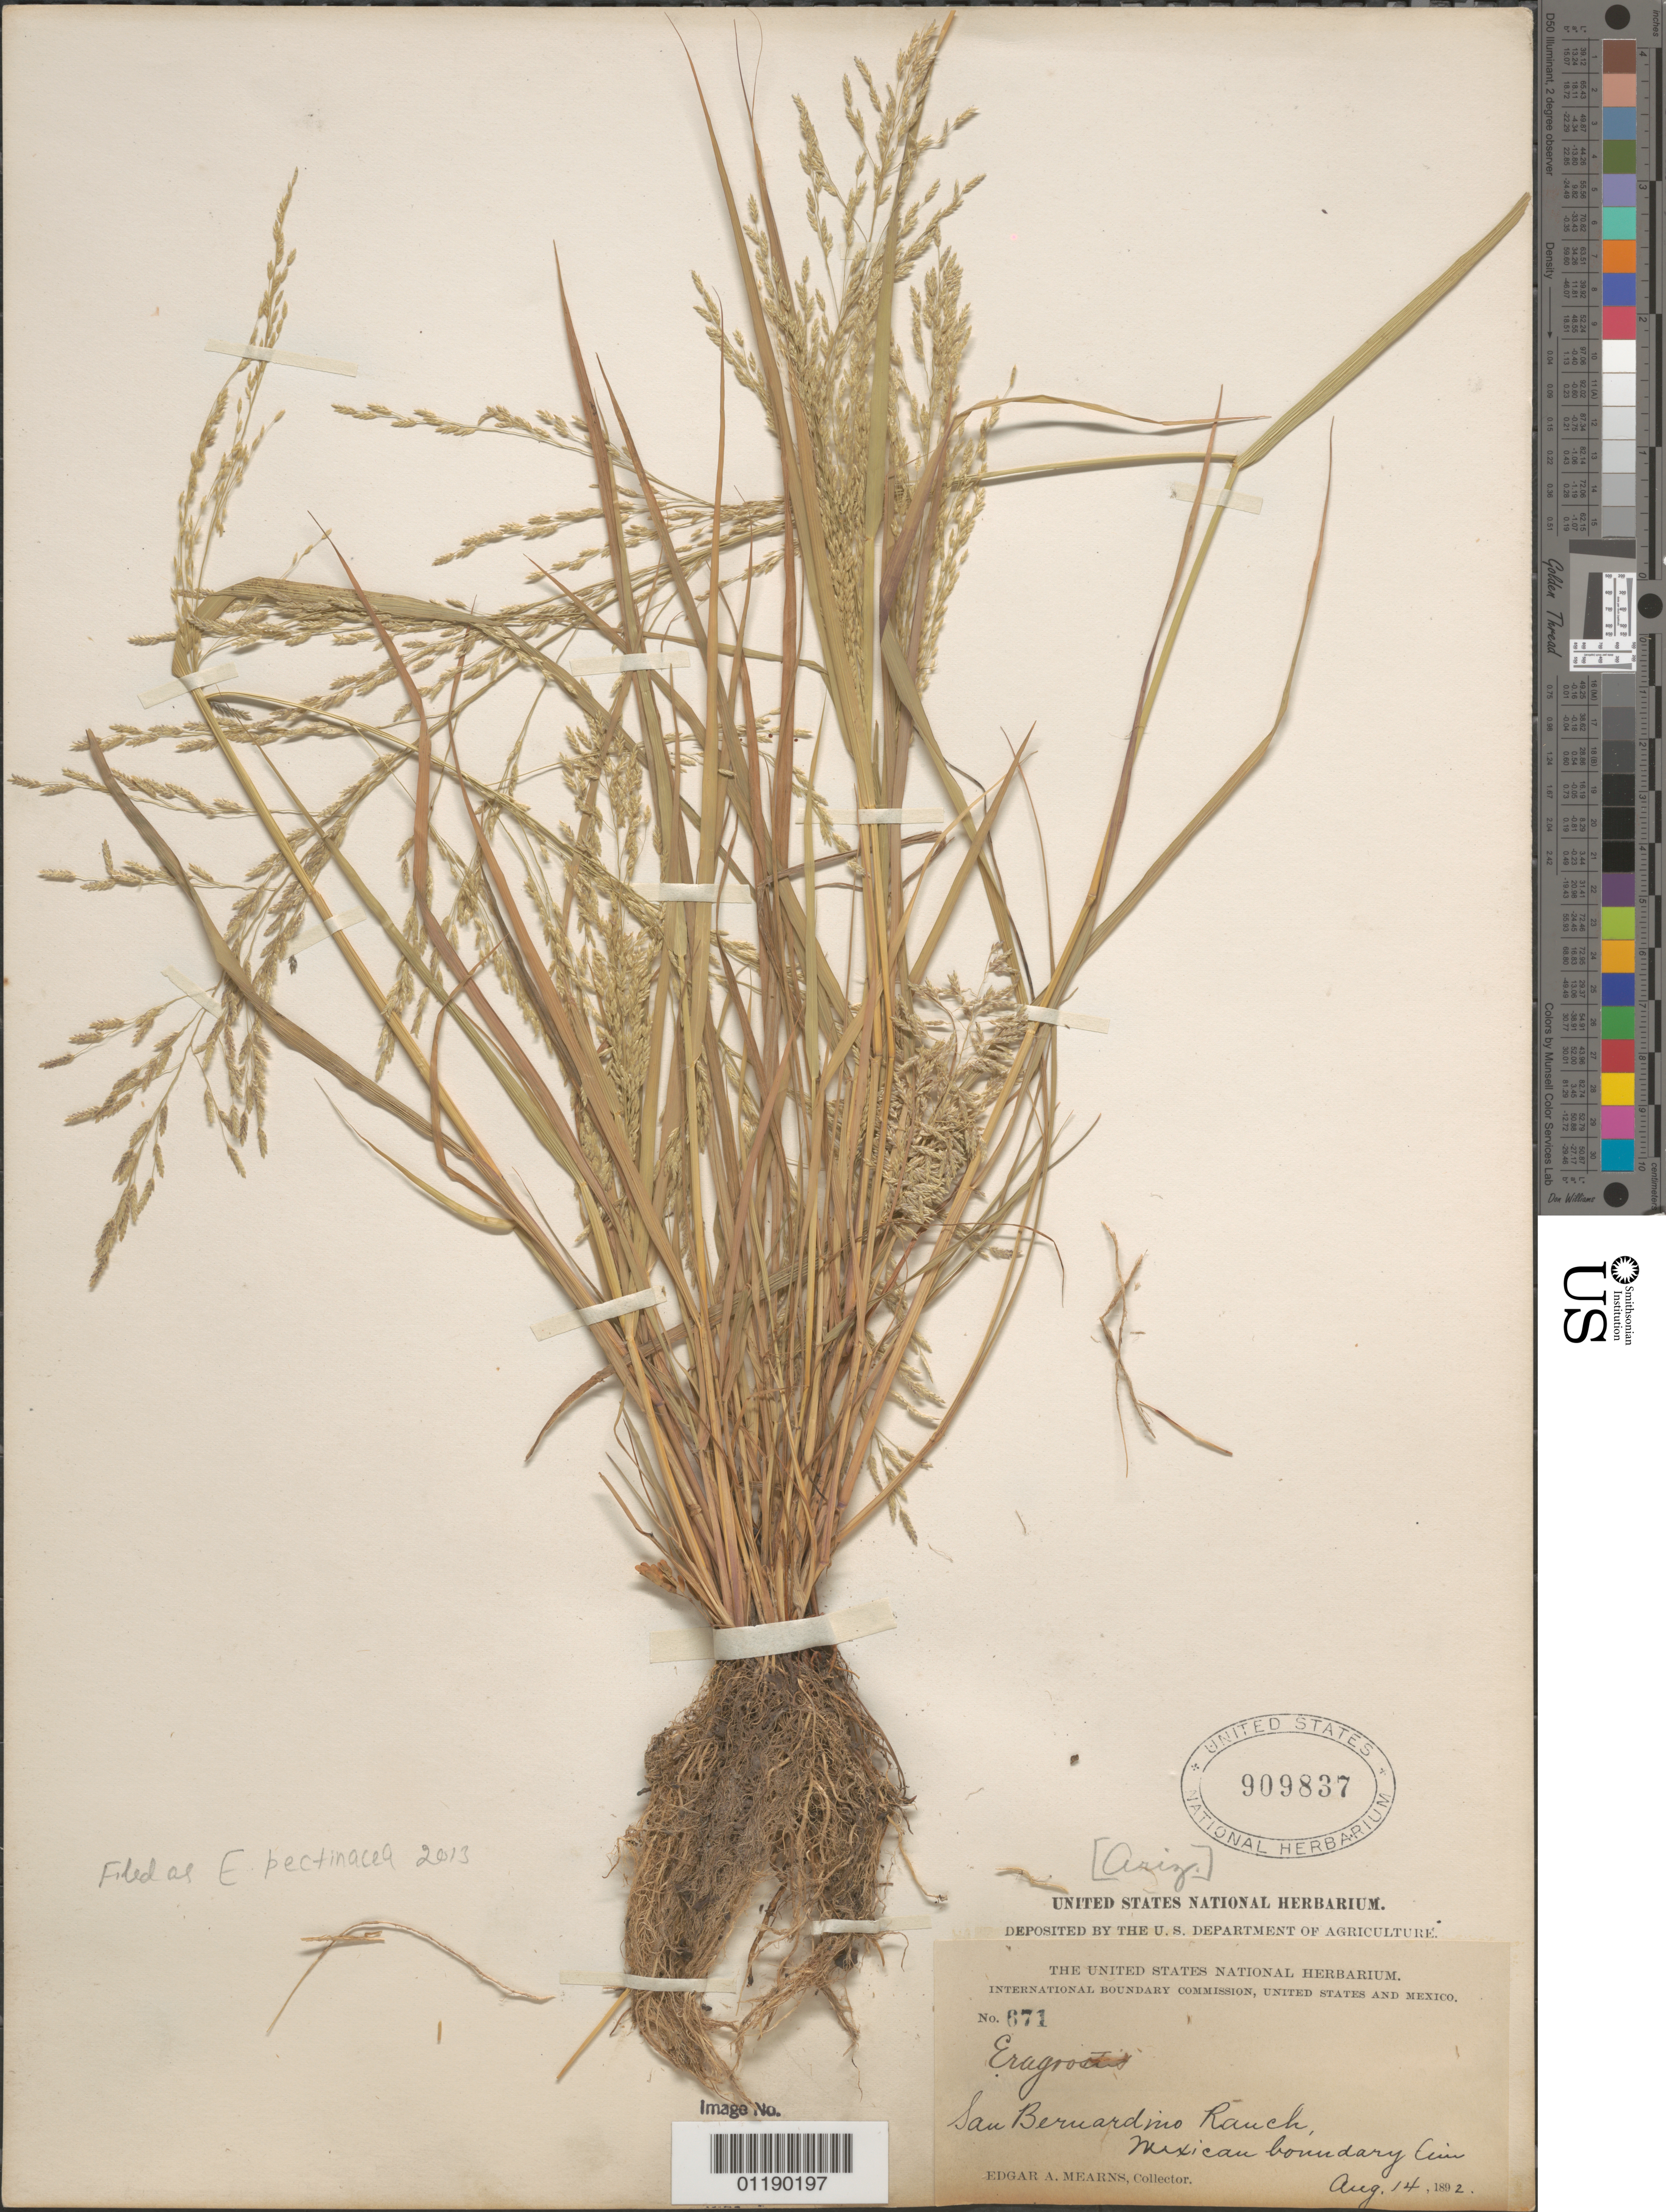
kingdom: Plantae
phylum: Tracheophyta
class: Liliopsida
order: Poales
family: Poaceae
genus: Eragrostis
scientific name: Eragrostis pectinacea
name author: (Michx.) Nees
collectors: E. A. Mearns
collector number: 671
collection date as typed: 14 Aug 1892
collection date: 1892-08-14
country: United States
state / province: Arizona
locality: San Berndardino Ranch, Mexican boudary line.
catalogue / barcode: US 909837